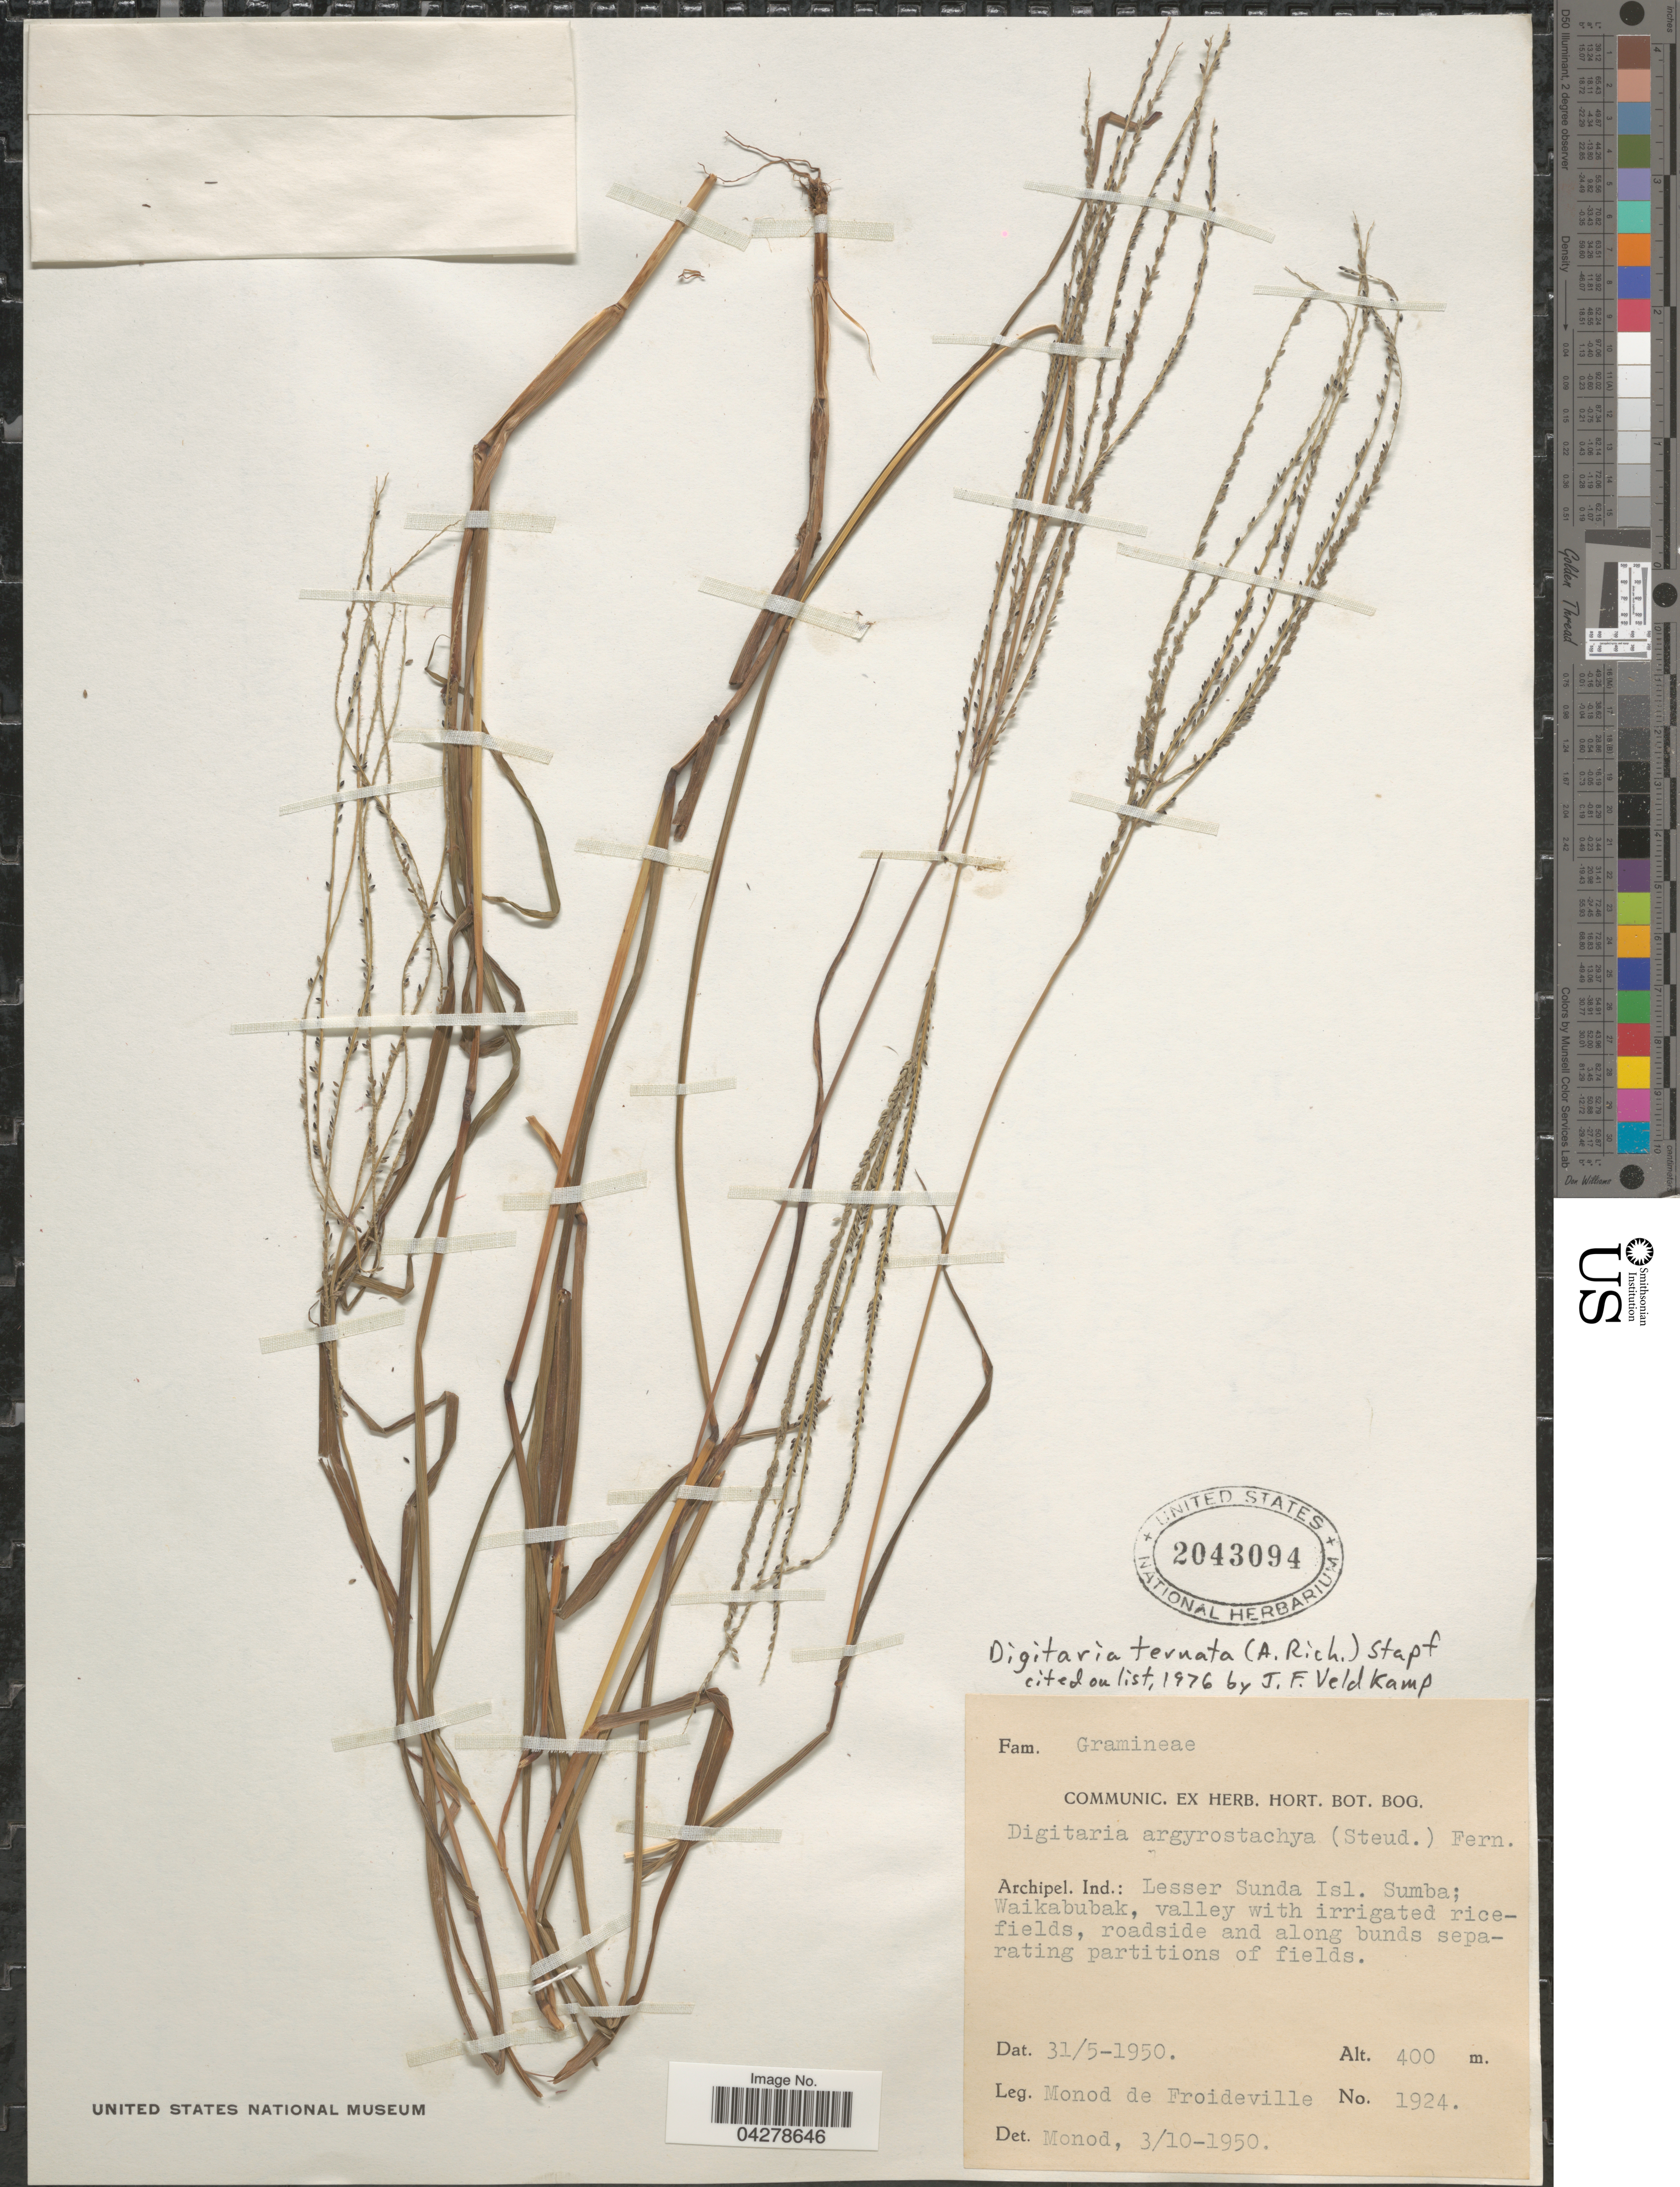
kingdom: Plantae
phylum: Tracheophyta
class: Liliopsida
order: Poales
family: Poaceae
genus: Digitaria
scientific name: Digitaria ternata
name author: (Hochr. ex A. Rich.) Stapf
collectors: C. Monod de Froideville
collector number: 1924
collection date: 1950-05-31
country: Indonesia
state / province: Nusa Tenggara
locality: Archipel. Ind.: Lesser Sunda Isl. Sumba; Waikabubak.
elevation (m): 400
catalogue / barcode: US 2043094